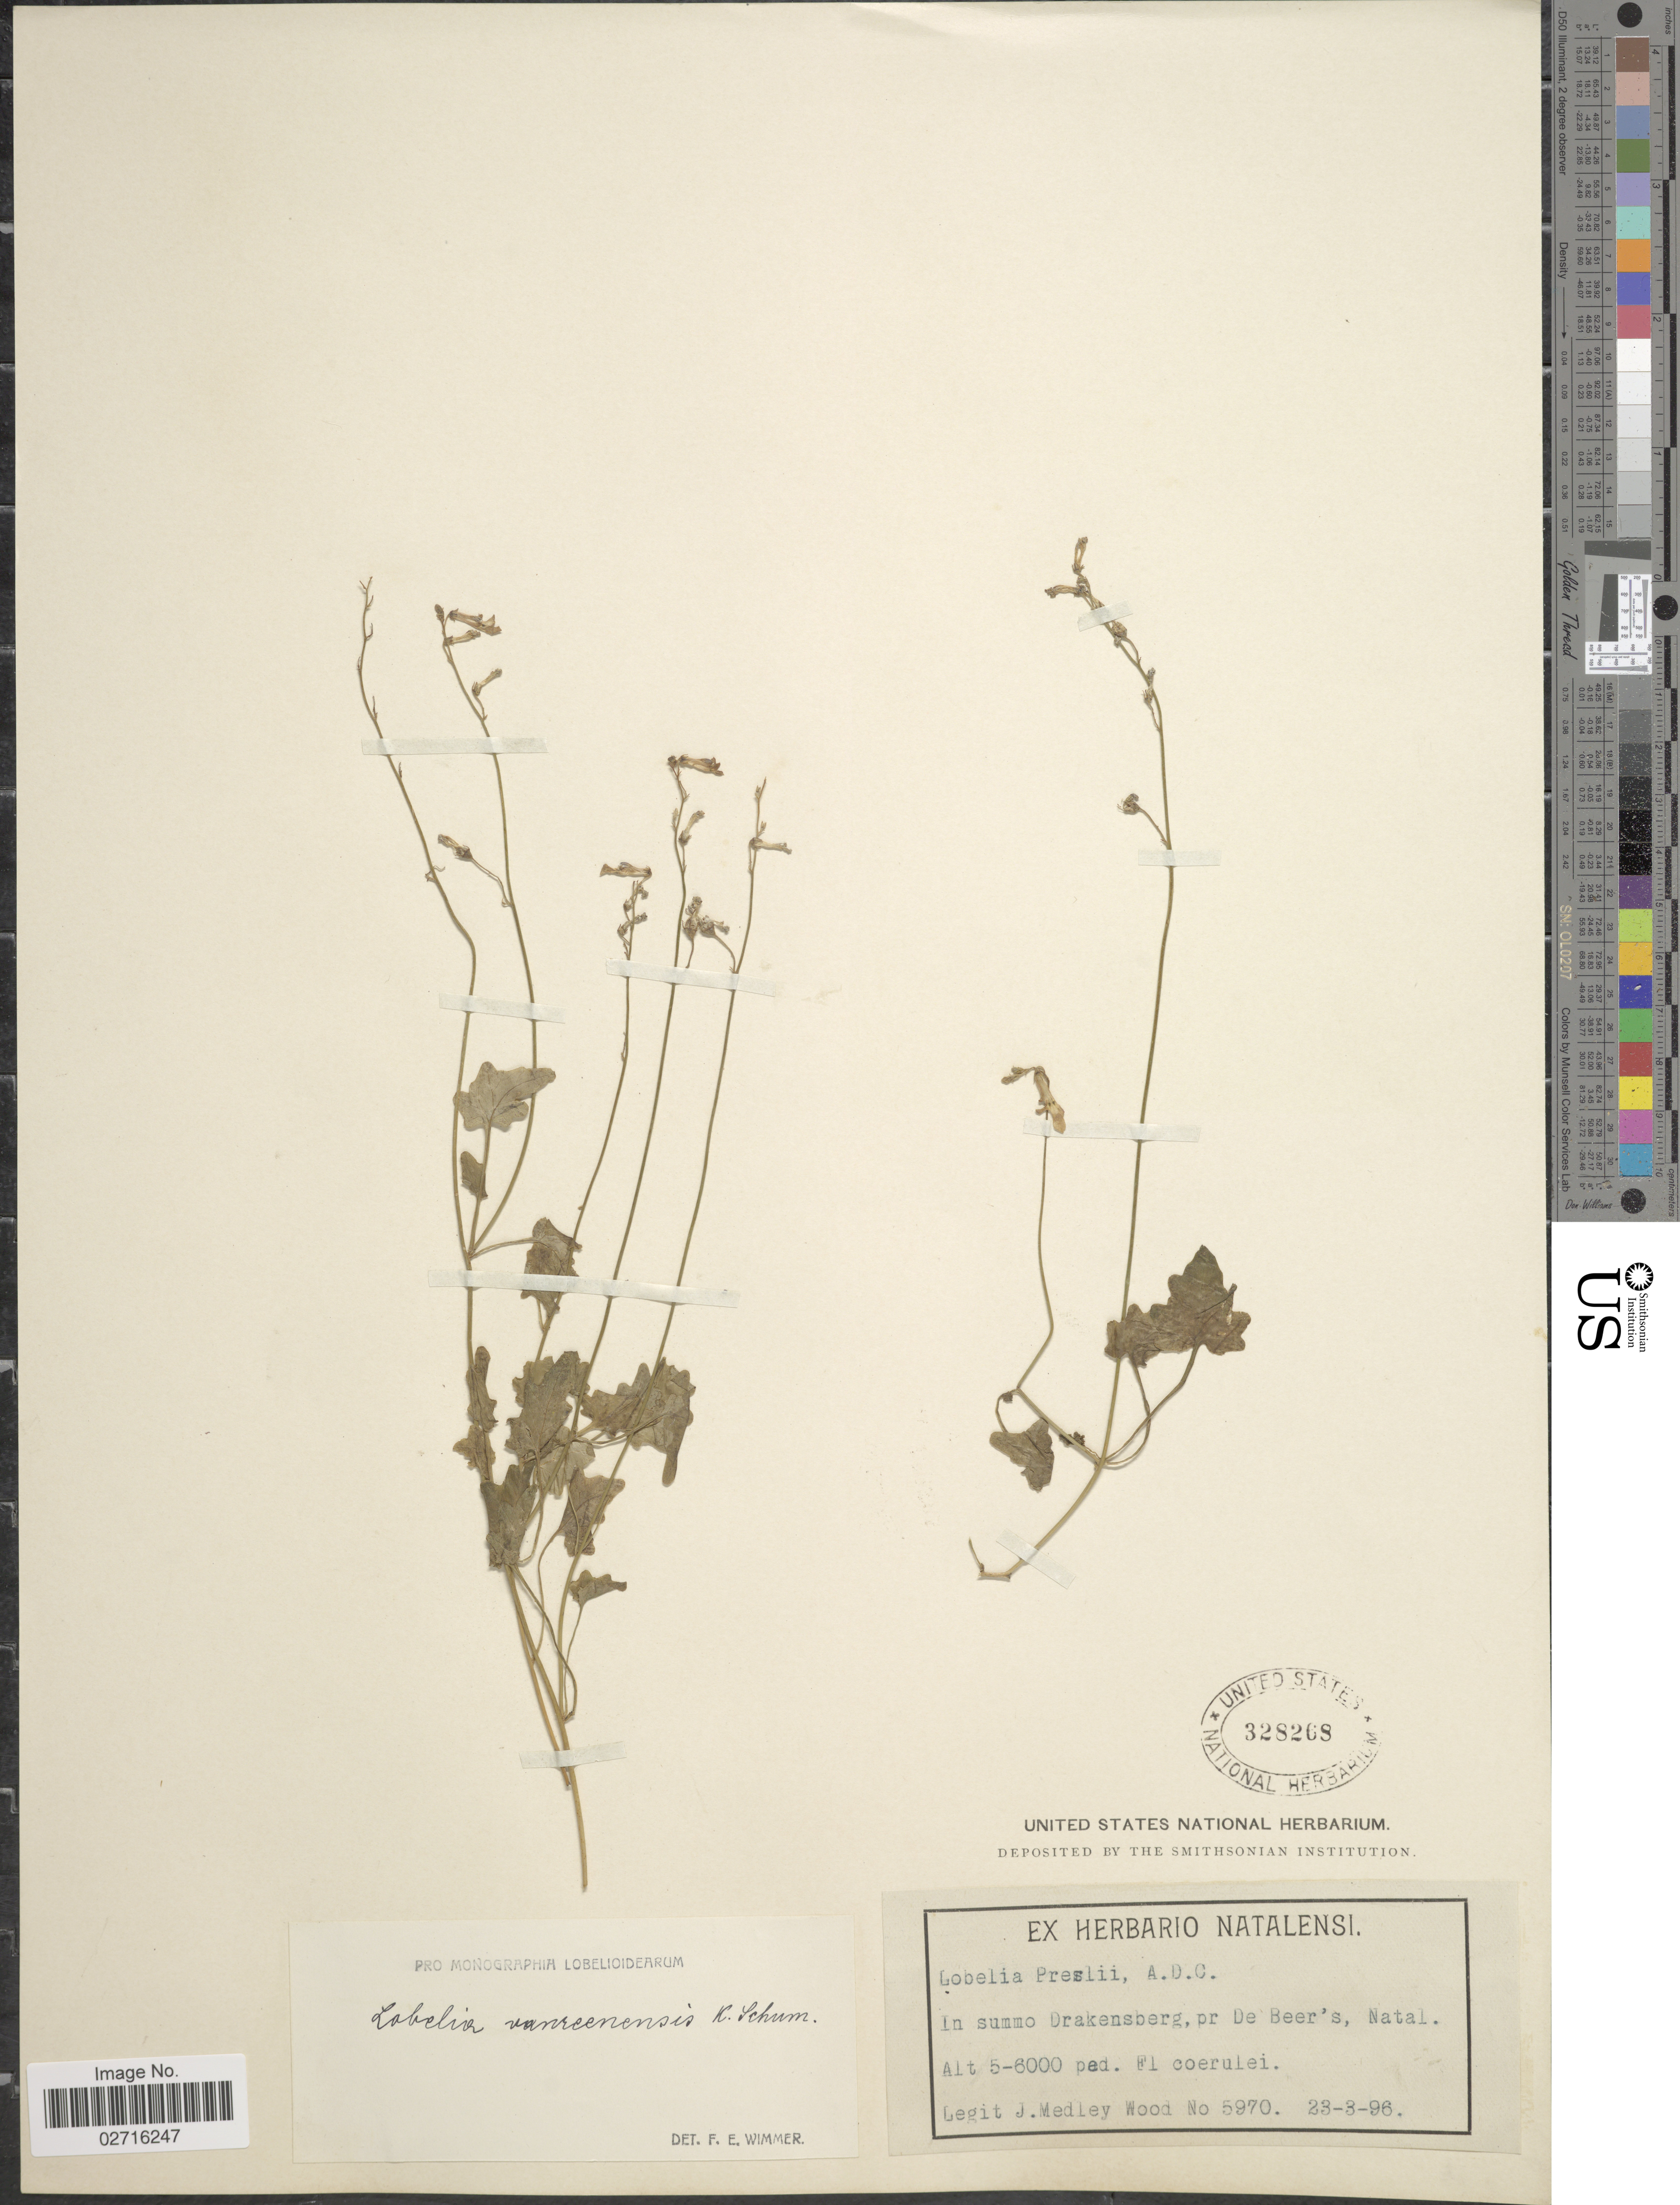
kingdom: Plantae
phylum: Tracheophyta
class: Magnoliopsida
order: Asterales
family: Campanulaceae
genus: Lobelia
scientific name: Lobelia vanreenensis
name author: (Kuntze) K. Schum.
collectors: J. Medley Wood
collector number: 5970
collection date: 1896-03-23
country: South Africa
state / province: KwaZulu-Natal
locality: In summo Drakensberg, pr De Beer's, Natal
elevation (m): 1524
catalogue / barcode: US 328268